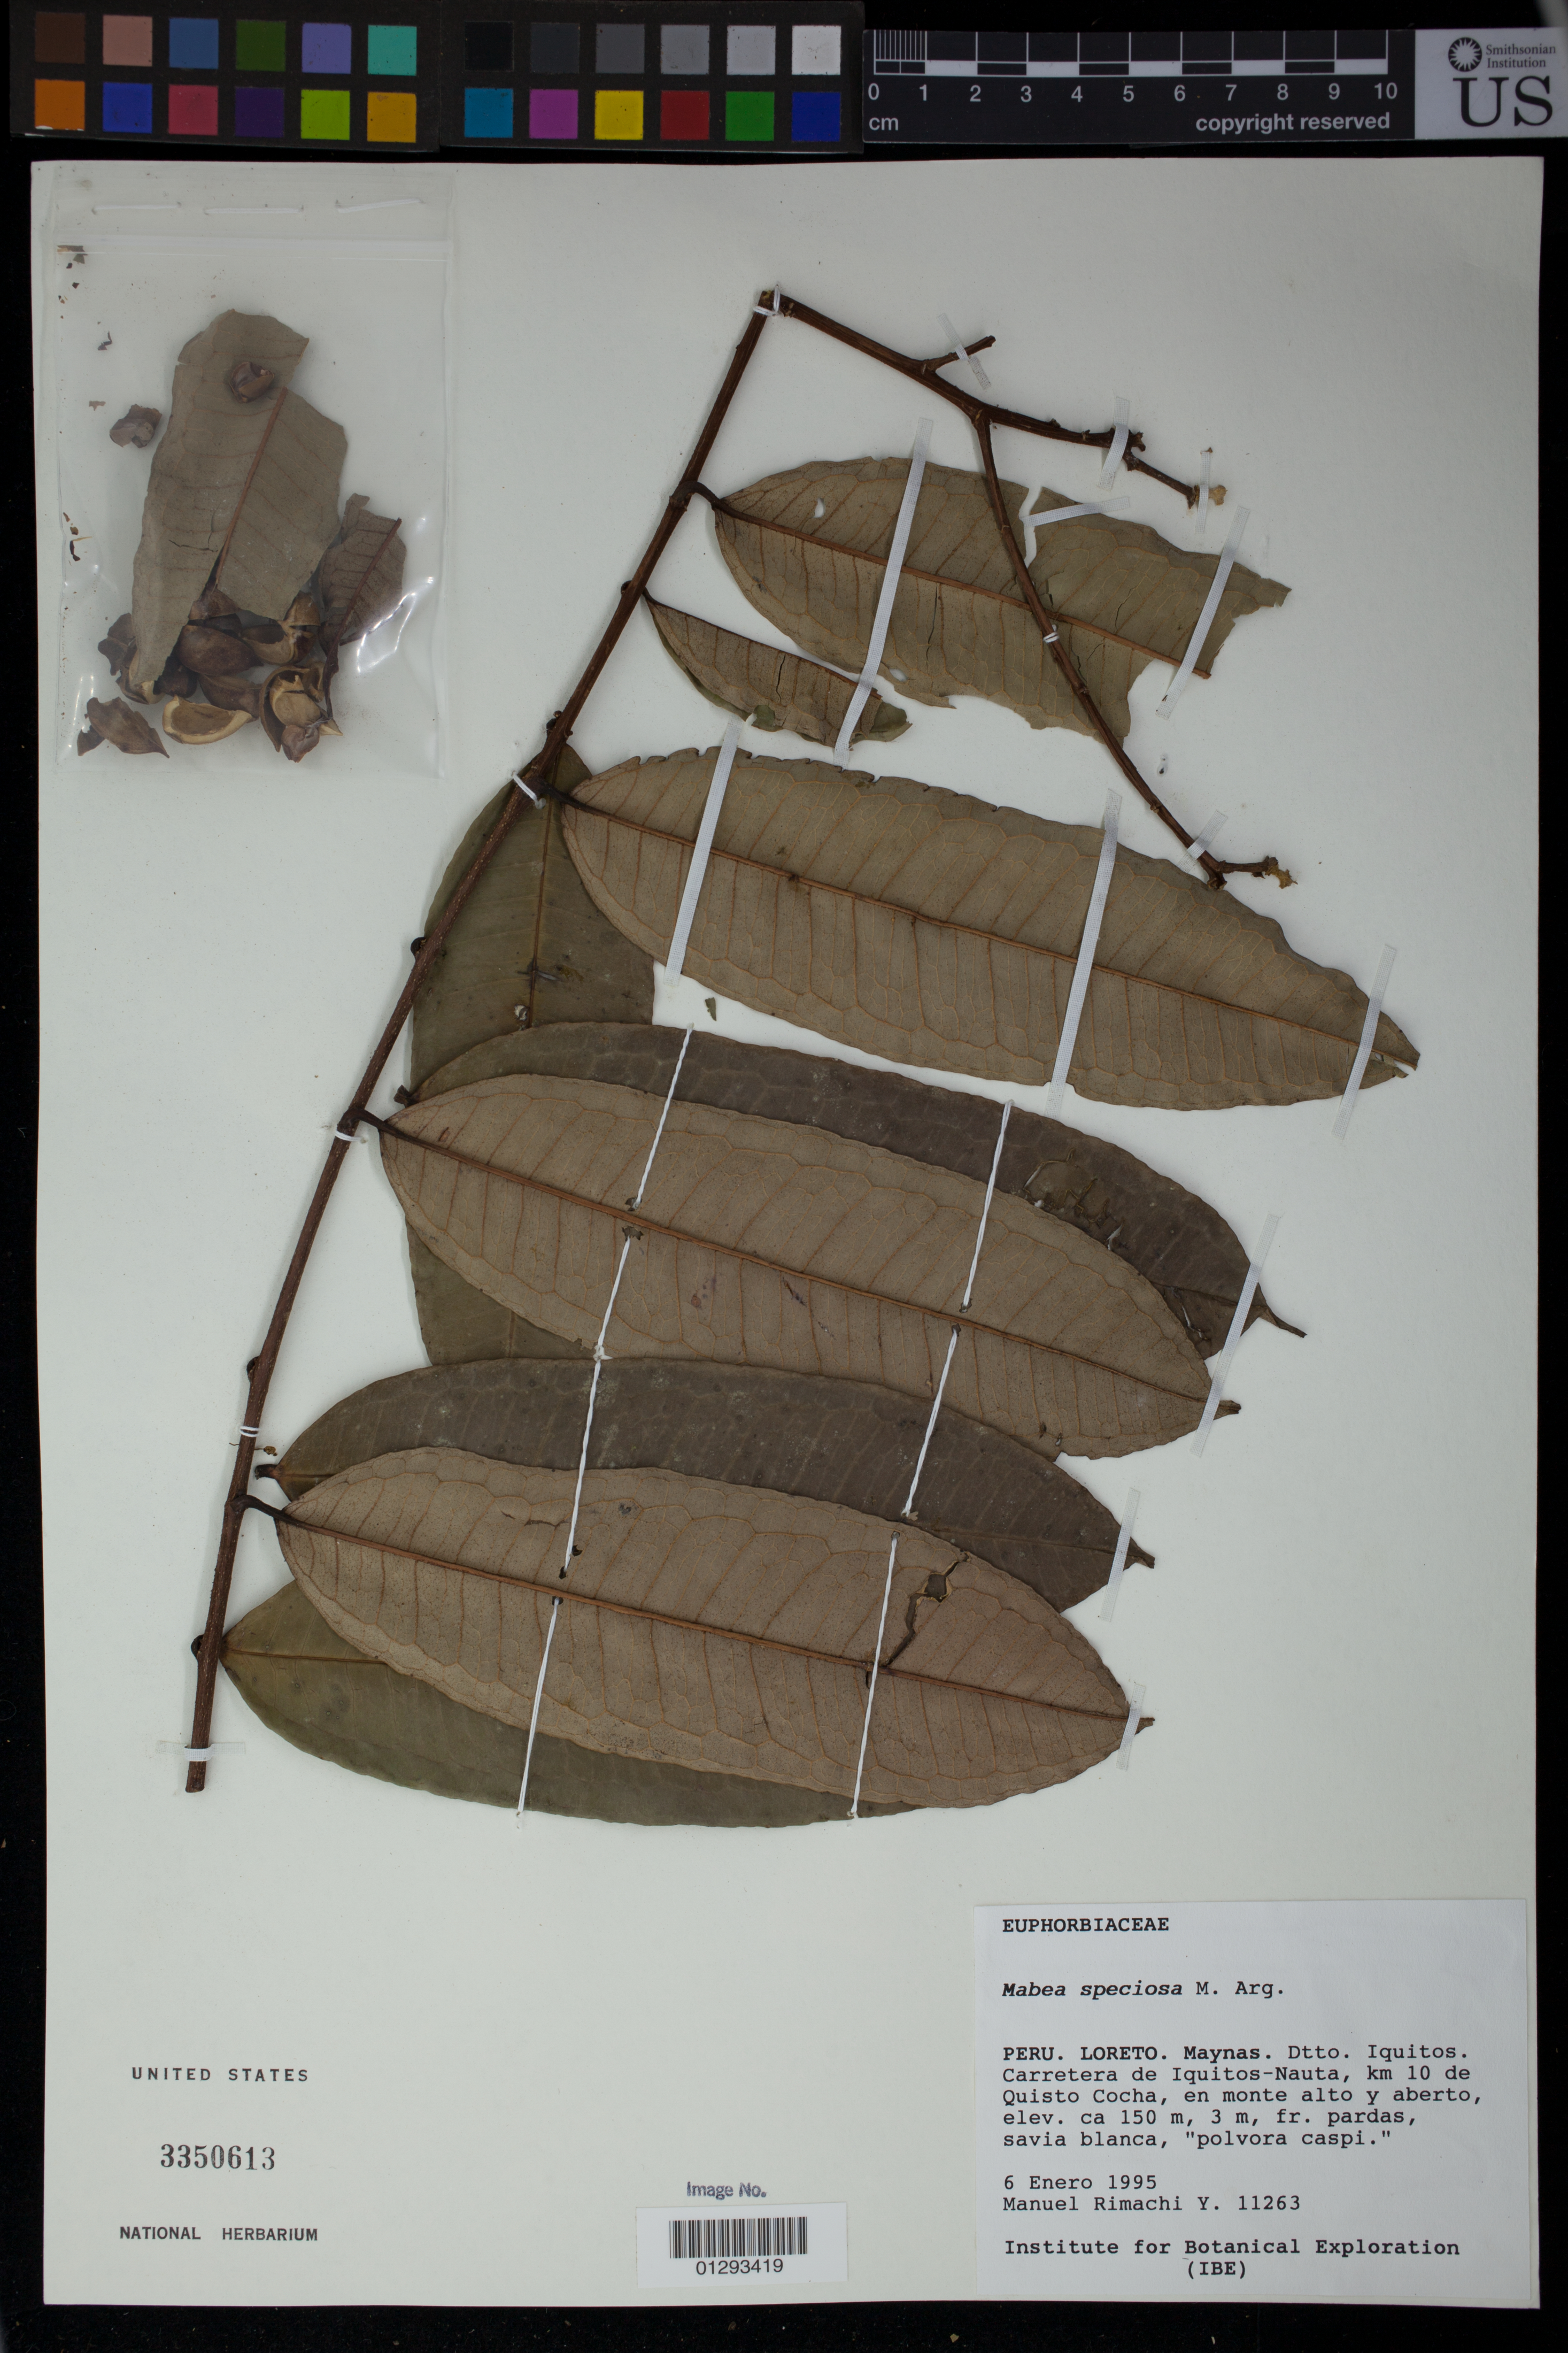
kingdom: Plantae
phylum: Tracheophyta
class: Magnoliopsida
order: Malpighiales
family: Euphorbiaceae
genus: Mabea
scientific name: Mabea speciosa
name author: Müll. Arg.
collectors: M. Rimachi Y.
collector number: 11263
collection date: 1995-01-06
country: Peru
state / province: Loreto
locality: Maynas. Dtto. Iquitos. Carretera de Iquitos-Nauta, km 10 de Quisto Cocha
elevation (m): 150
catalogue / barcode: US 3350613